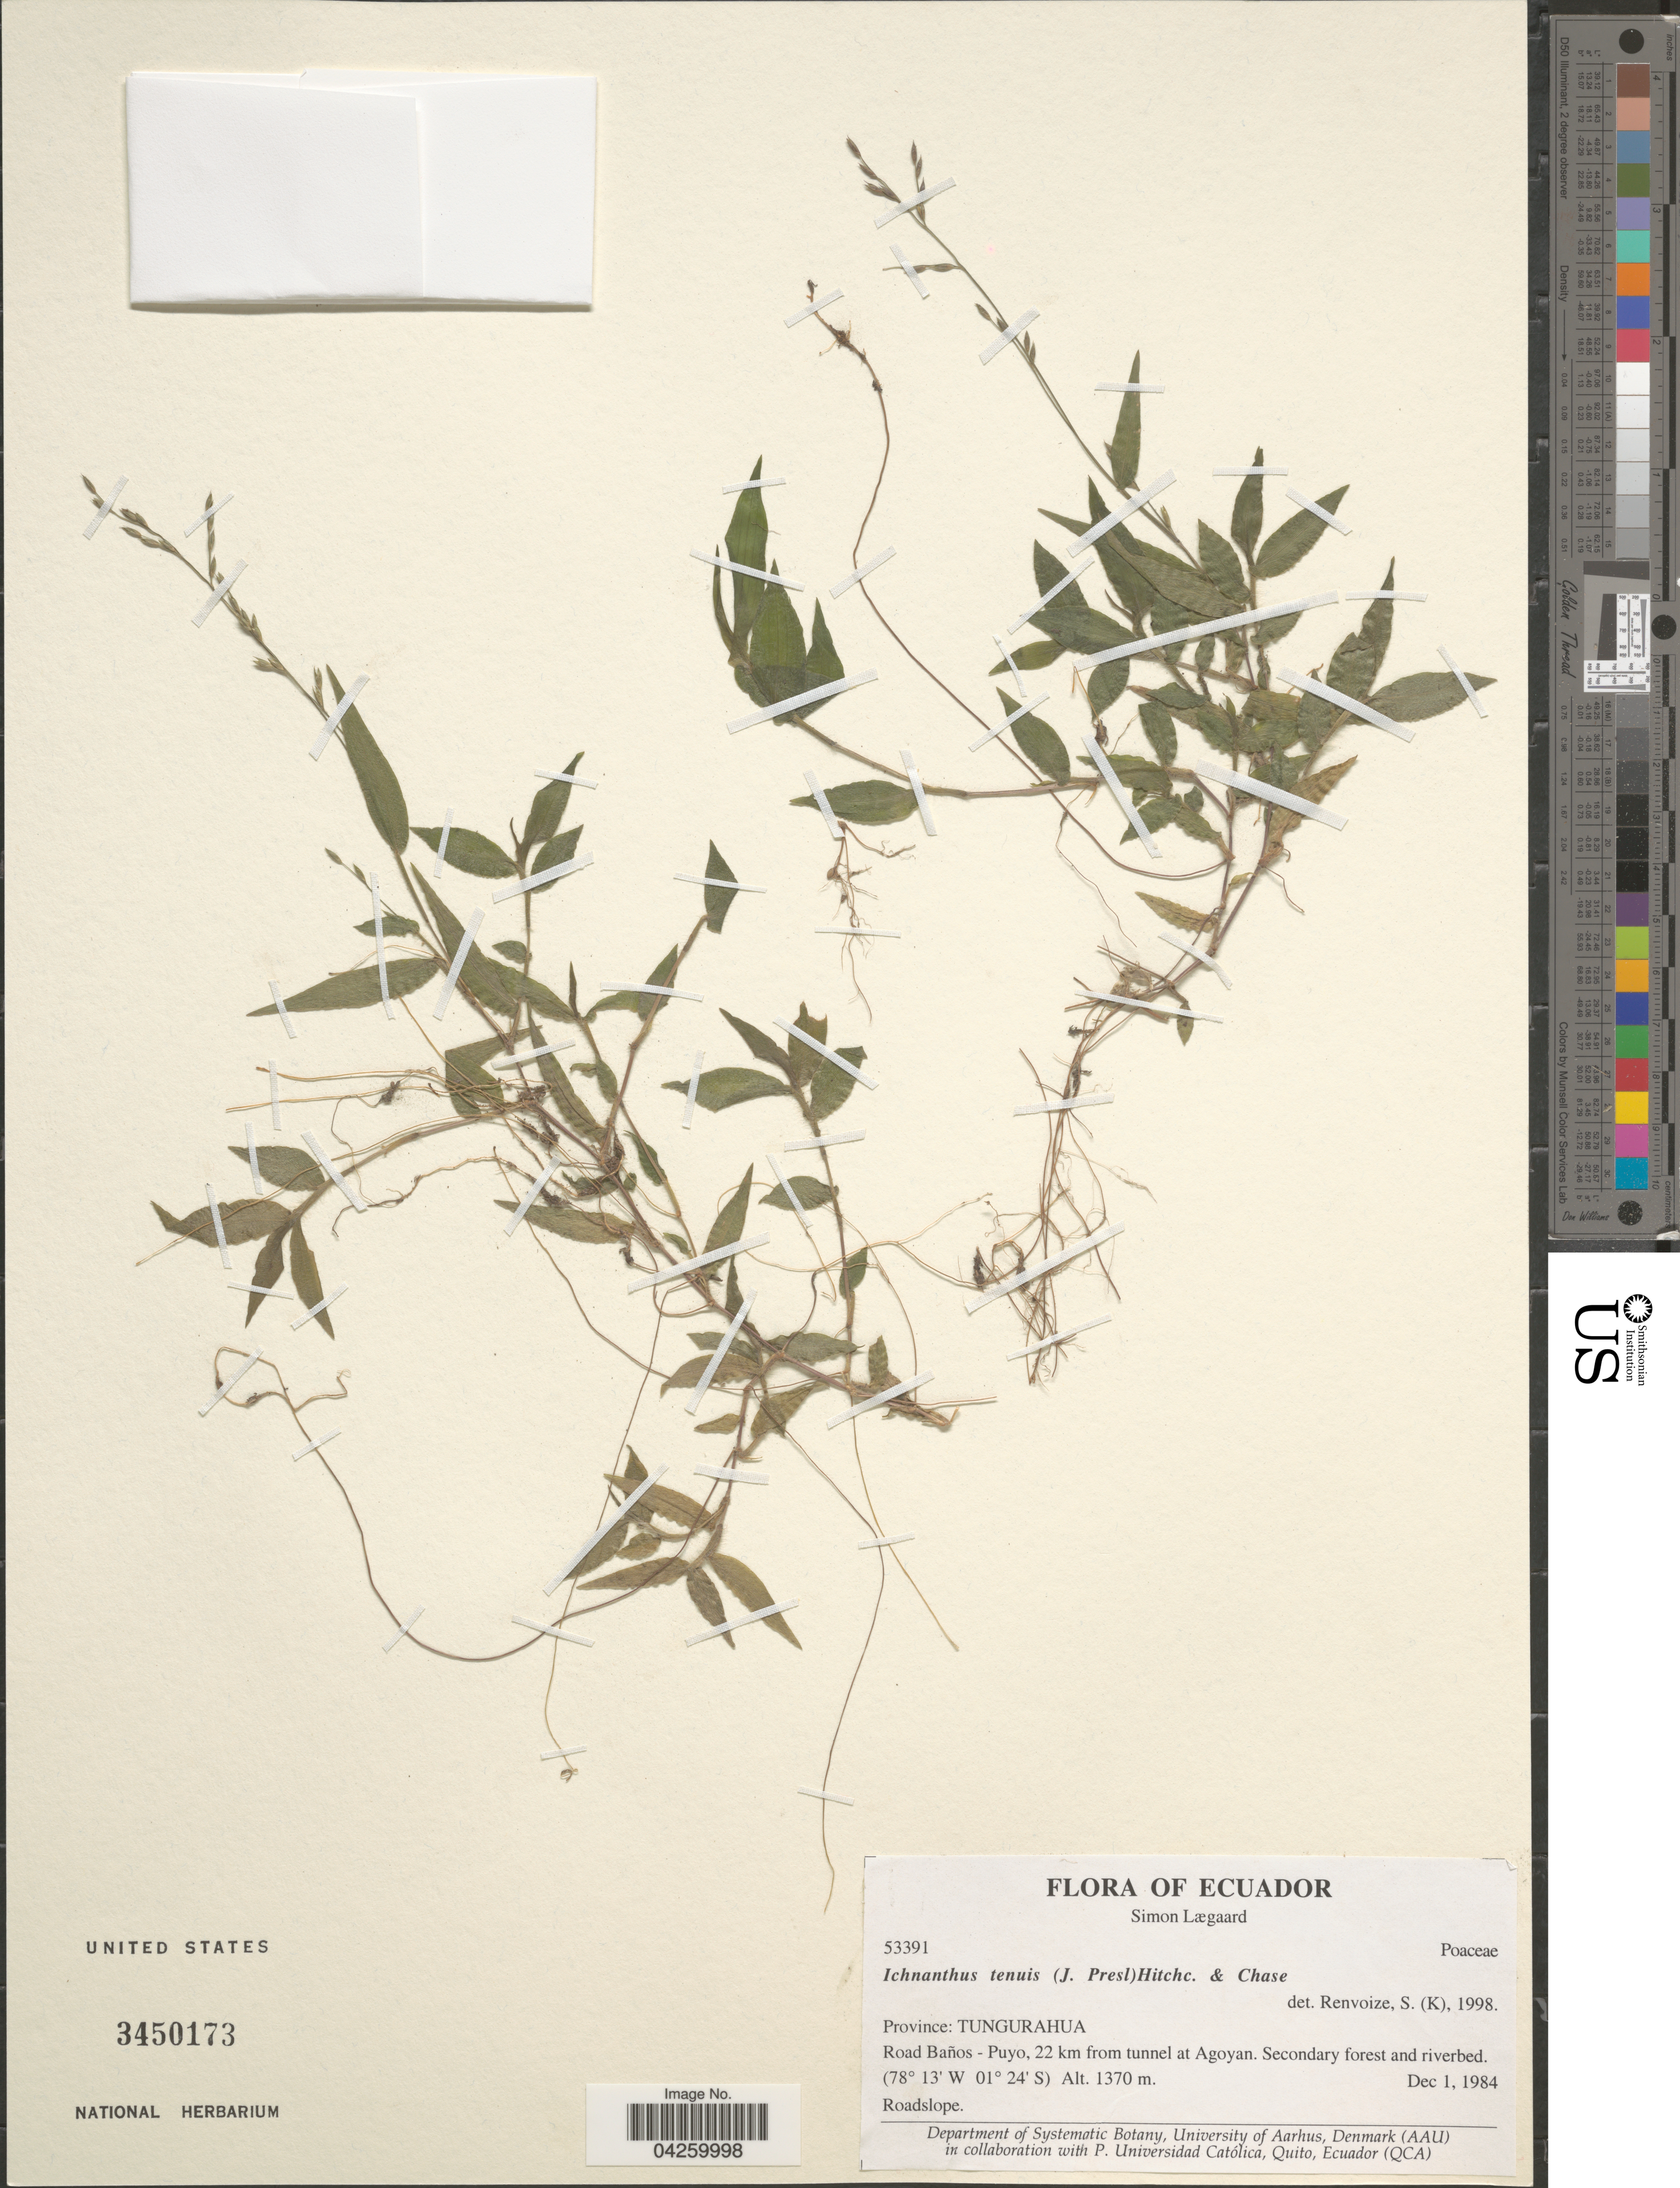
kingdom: Plantae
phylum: Tracheophyta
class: Liliopsida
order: Poales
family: Poaceae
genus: Ichnanthus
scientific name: Ichnanthus tenuis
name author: (J. Presl) Hitchc. & Chase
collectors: S. Lægaard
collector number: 53391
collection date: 1984-12-01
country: Ecuador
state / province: Tungurahua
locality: Road Baños- Puyo, 22 km from tunnel at Agoyan, Secondary forest and riverbed.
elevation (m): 1370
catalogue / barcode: US 3450173